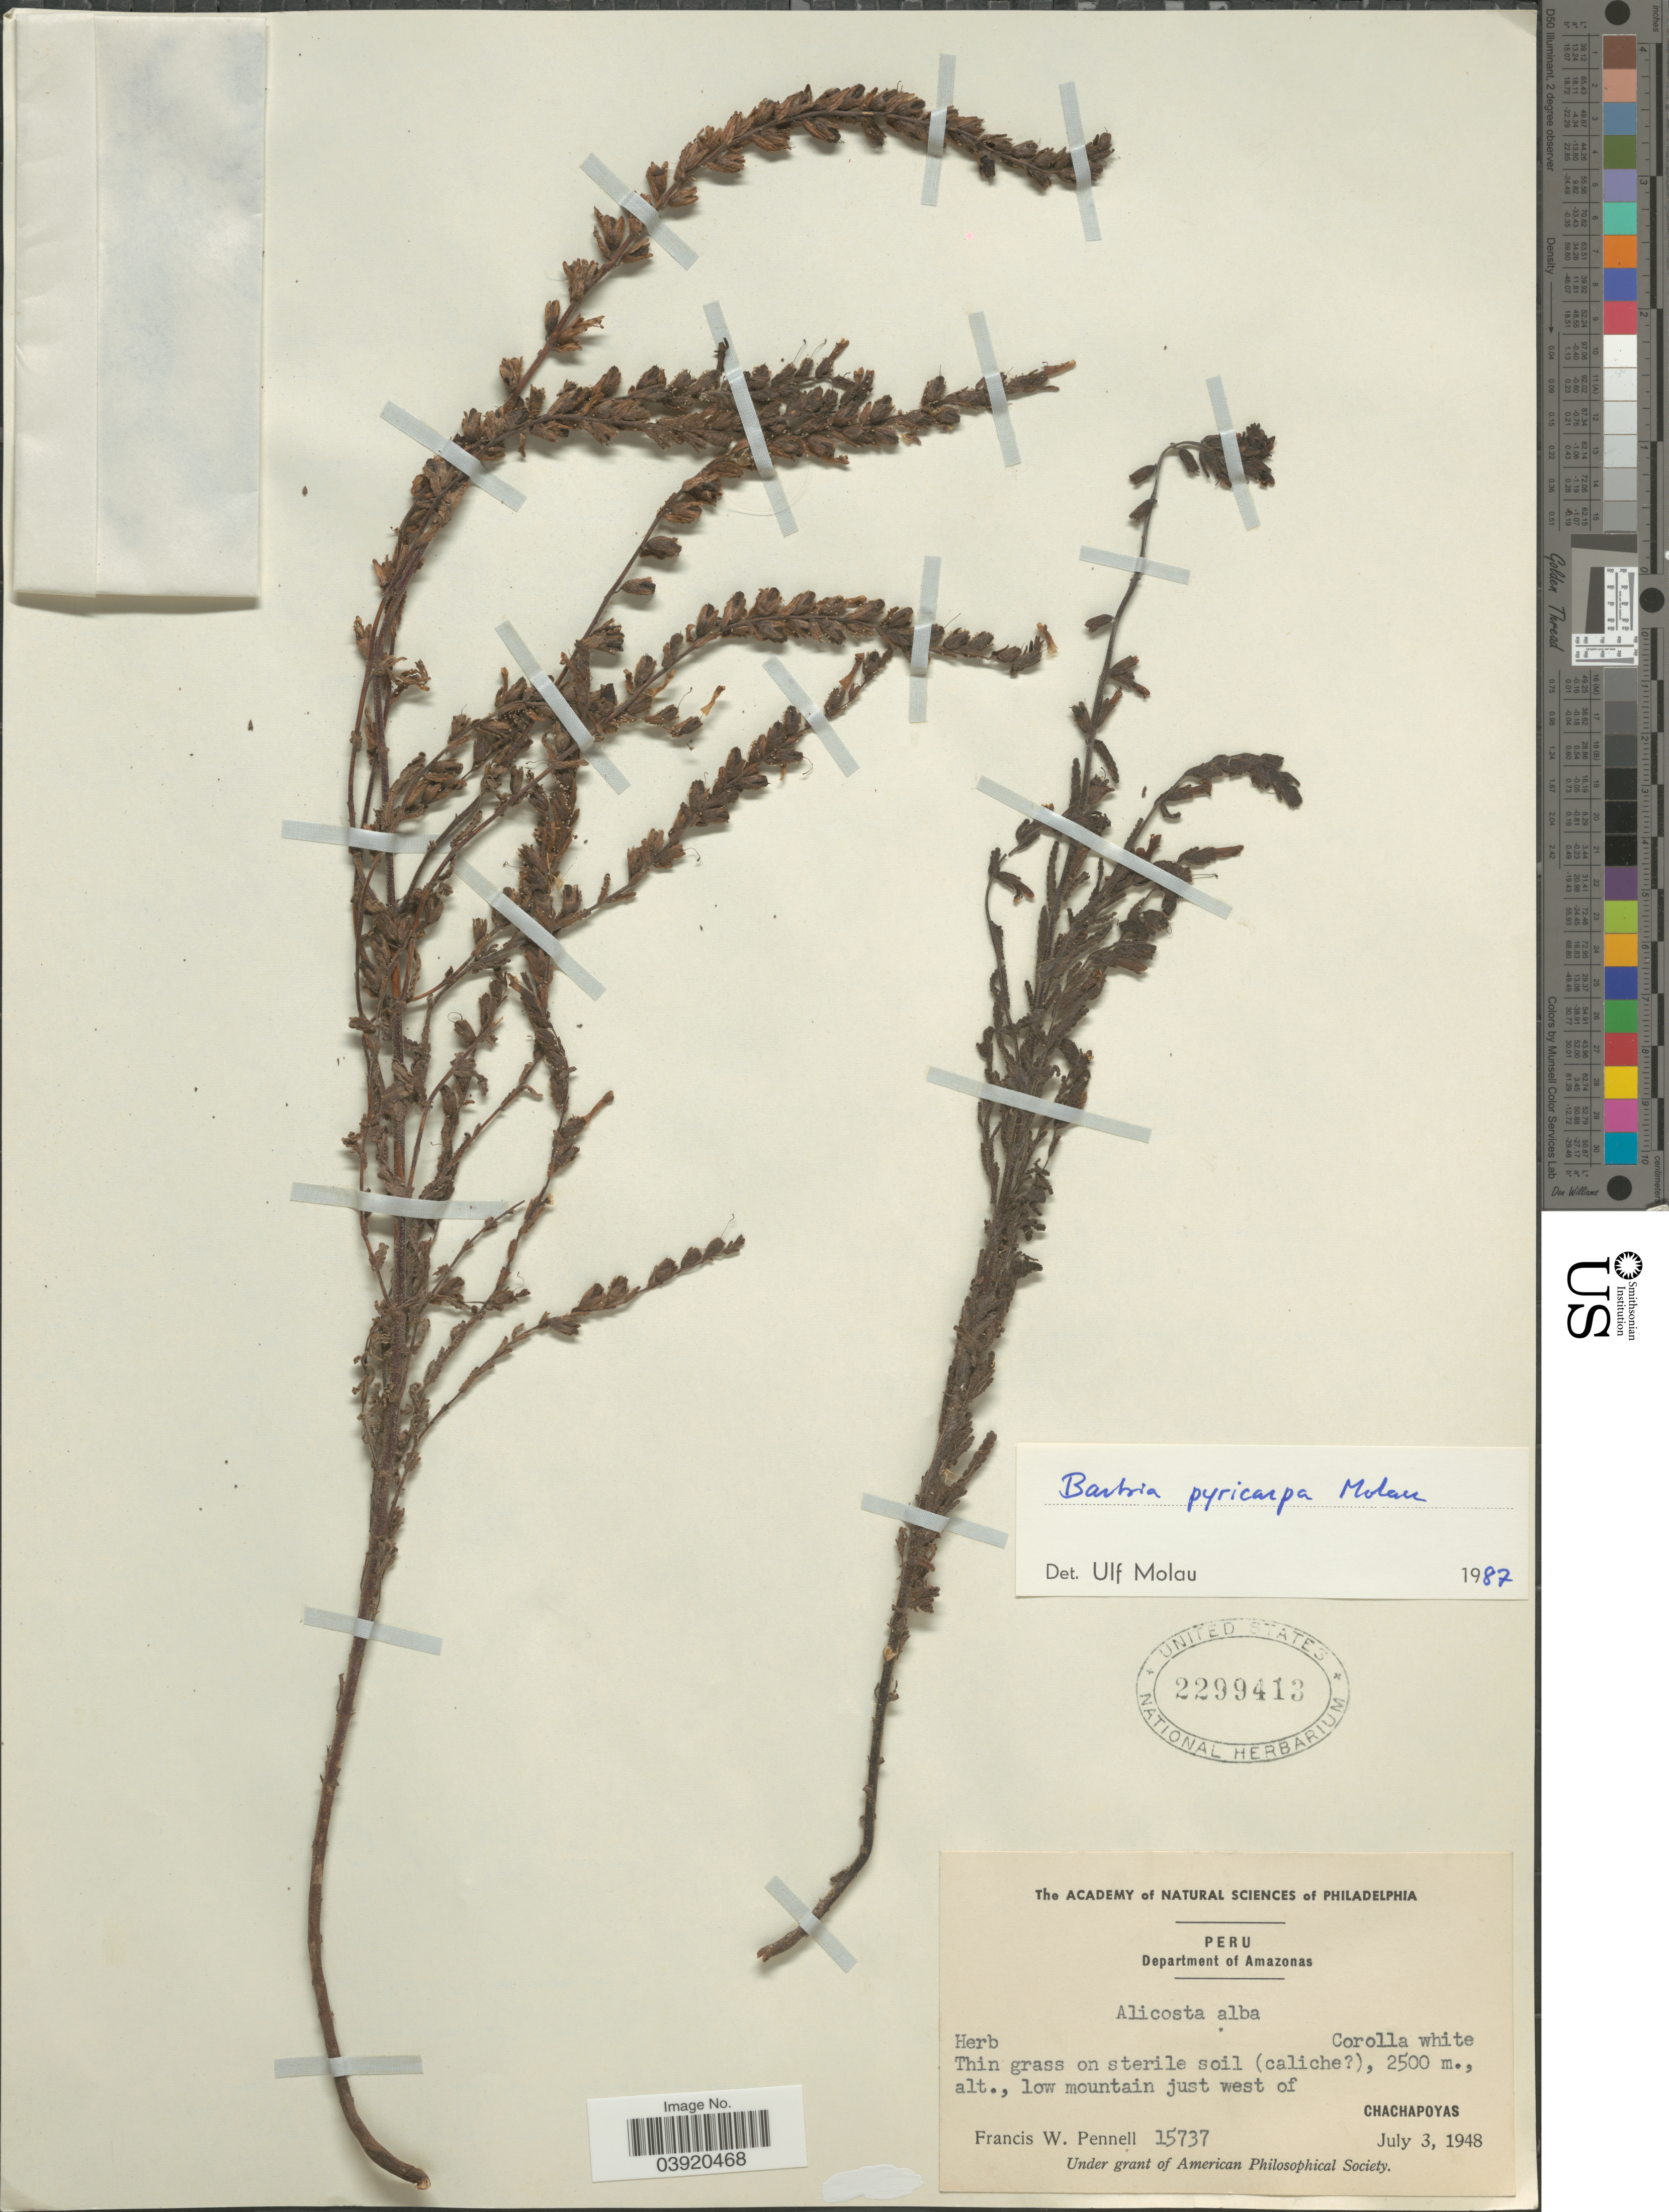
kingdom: Plantae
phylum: Tracheophyta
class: Magnoliopsida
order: Lamiales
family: Orobanchaceae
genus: Bartsia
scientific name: Bartsia pyricarpa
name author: Molau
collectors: F. W. Pennell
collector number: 15737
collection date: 1948-07-03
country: Peru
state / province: Amazonas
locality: Department of Amazonas. Low mountain just west of Chachapoyas.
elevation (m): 2500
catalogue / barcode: US 2299413